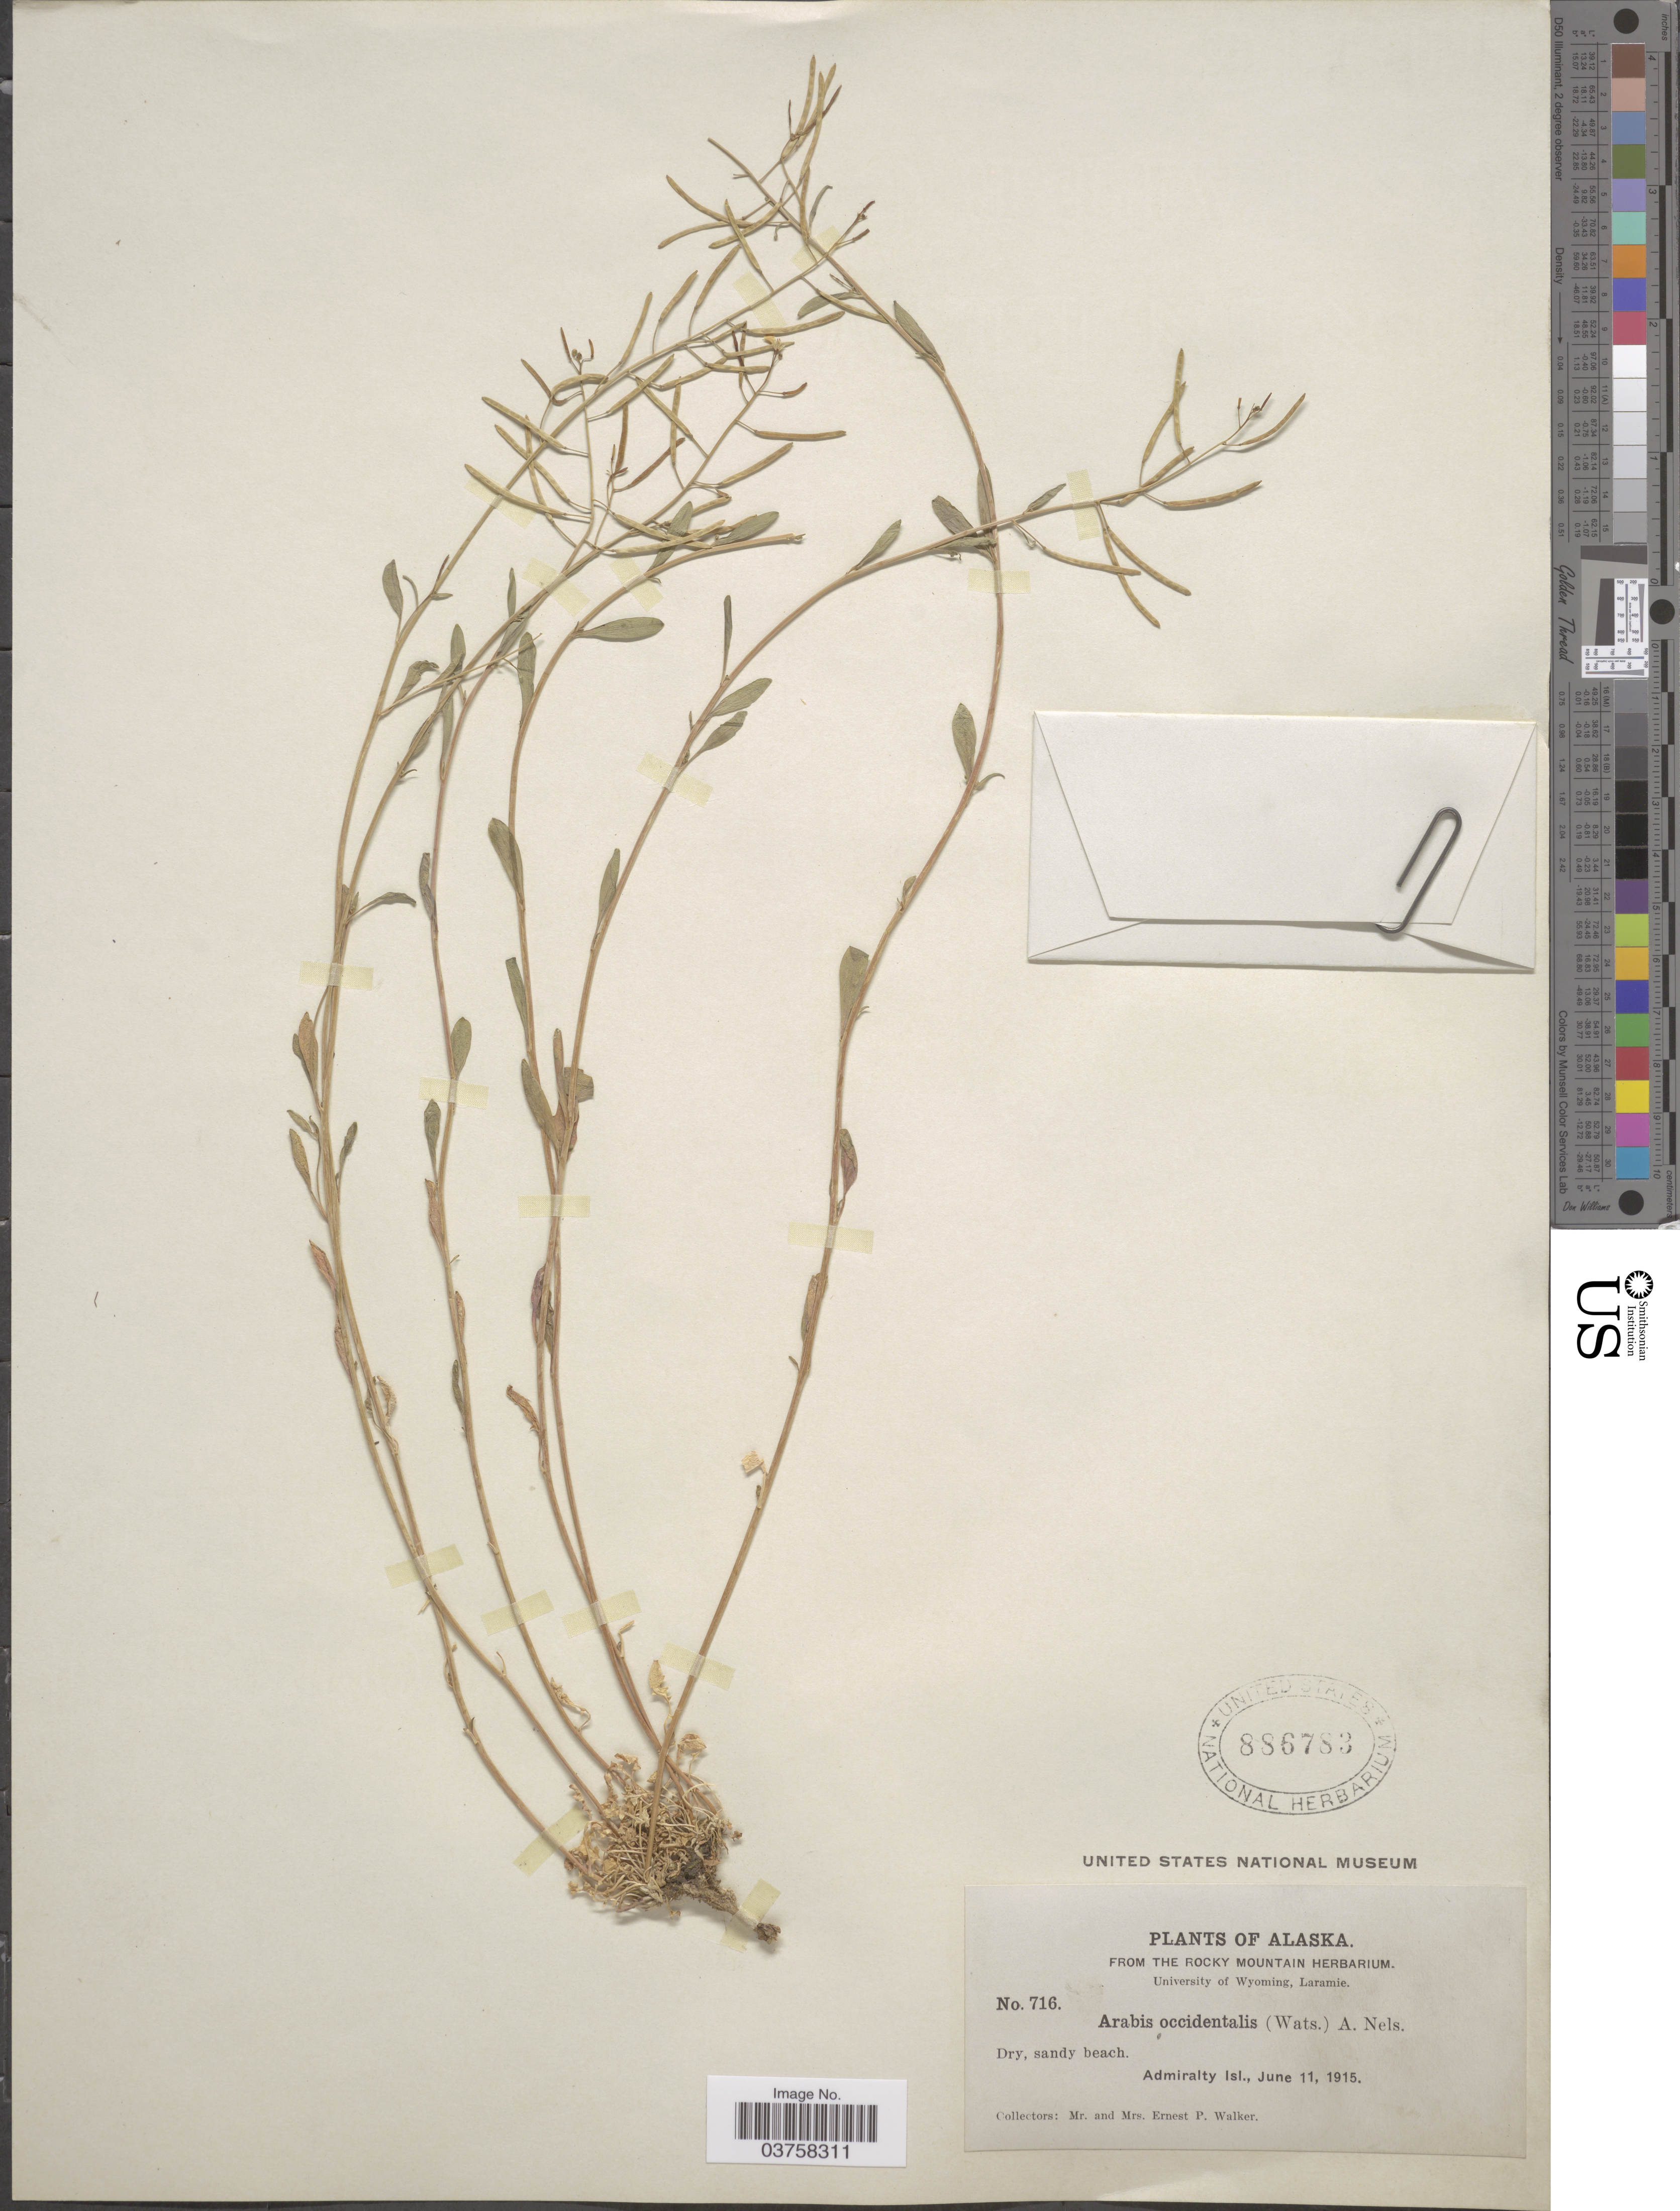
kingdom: Plantae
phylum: Tracheophyta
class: Magnoliopsida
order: Brassicales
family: Brassicaceae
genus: Arabidopsis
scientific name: Arabidopsis lyrata subsp. kamchatica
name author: (Fisch. ex DC.) O'Kane & Al-Shehbaz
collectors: E. P. Walker & E. Walker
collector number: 716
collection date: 1915-06-11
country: United States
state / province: Alaska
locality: Admiralty Isl.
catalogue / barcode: US 886783